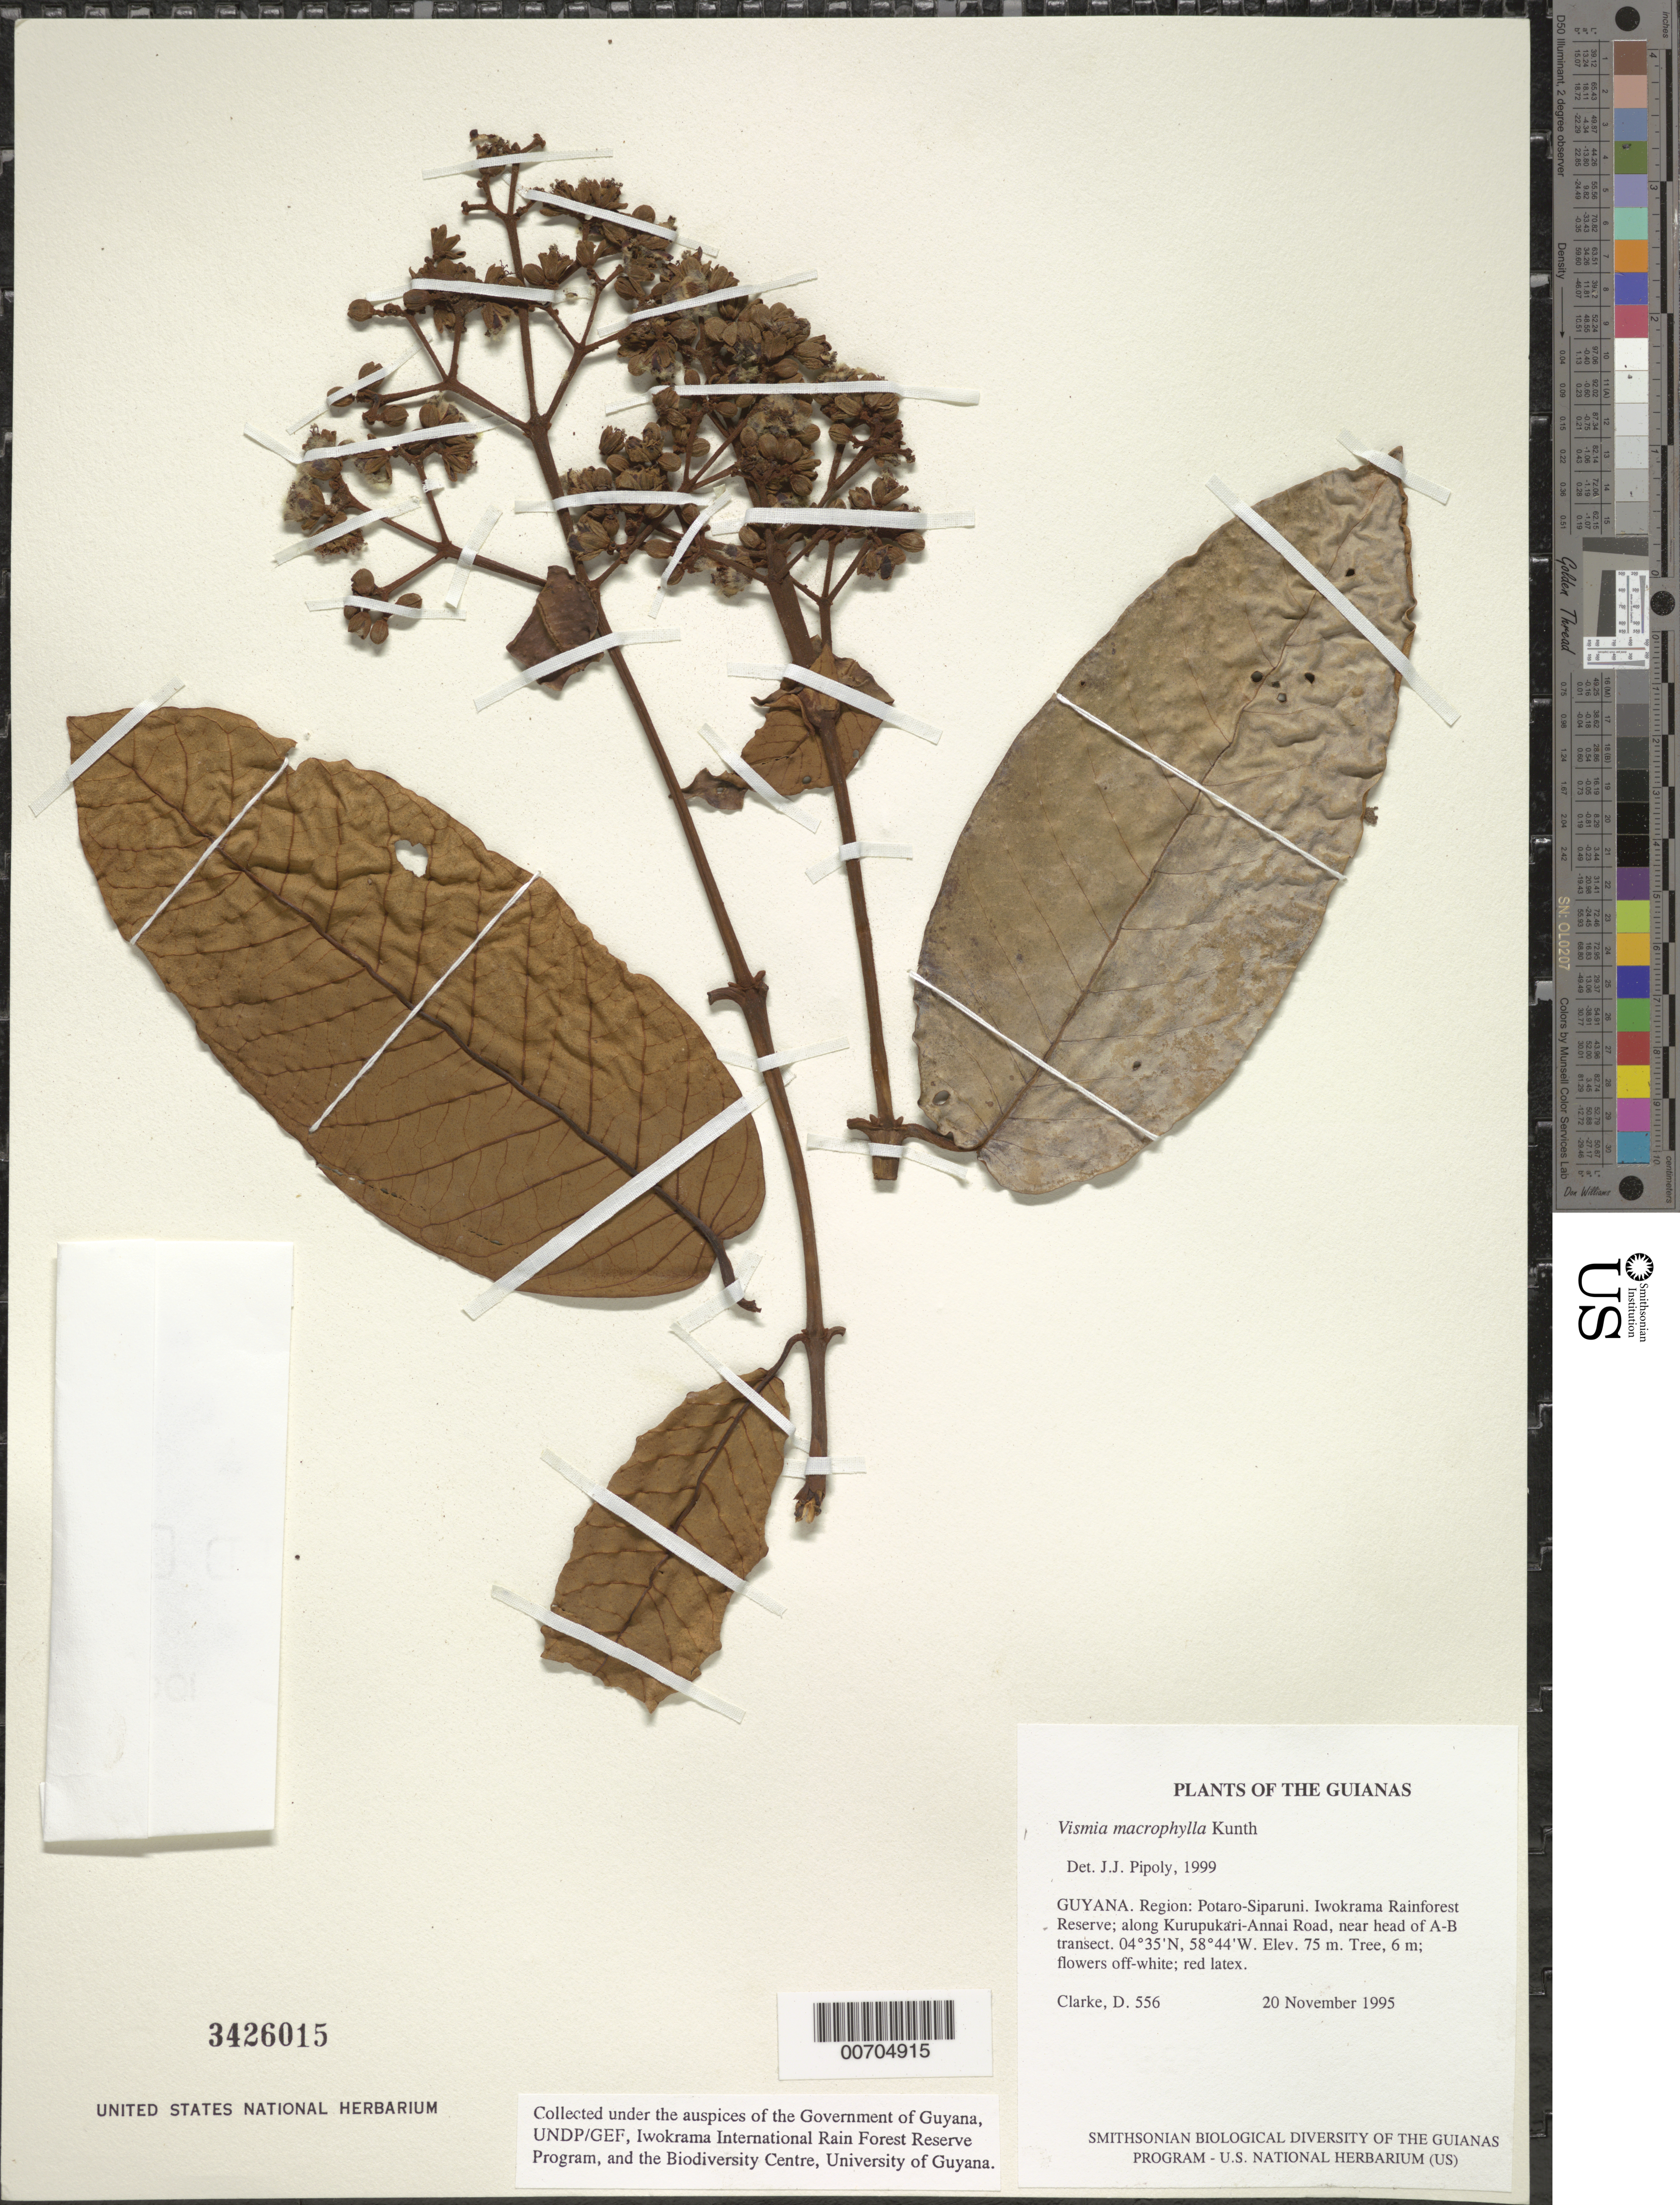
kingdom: Plantae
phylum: Tracheophyta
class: Magnoliopsida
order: Malpighiales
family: Hypericaceae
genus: Vismia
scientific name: Vismia macrophylla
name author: Kunth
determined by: Pipoly, J. J., III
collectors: H. D. Clarke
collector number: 556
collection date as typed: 20 November 1995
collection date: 1995-11-20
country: Guyana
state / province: Potaro-Siparuni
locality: Iwokrama Rainforest Reserve; along Kurupukari-Annai Road, near head of A-B transect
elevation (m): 75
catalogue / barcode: US 3426015